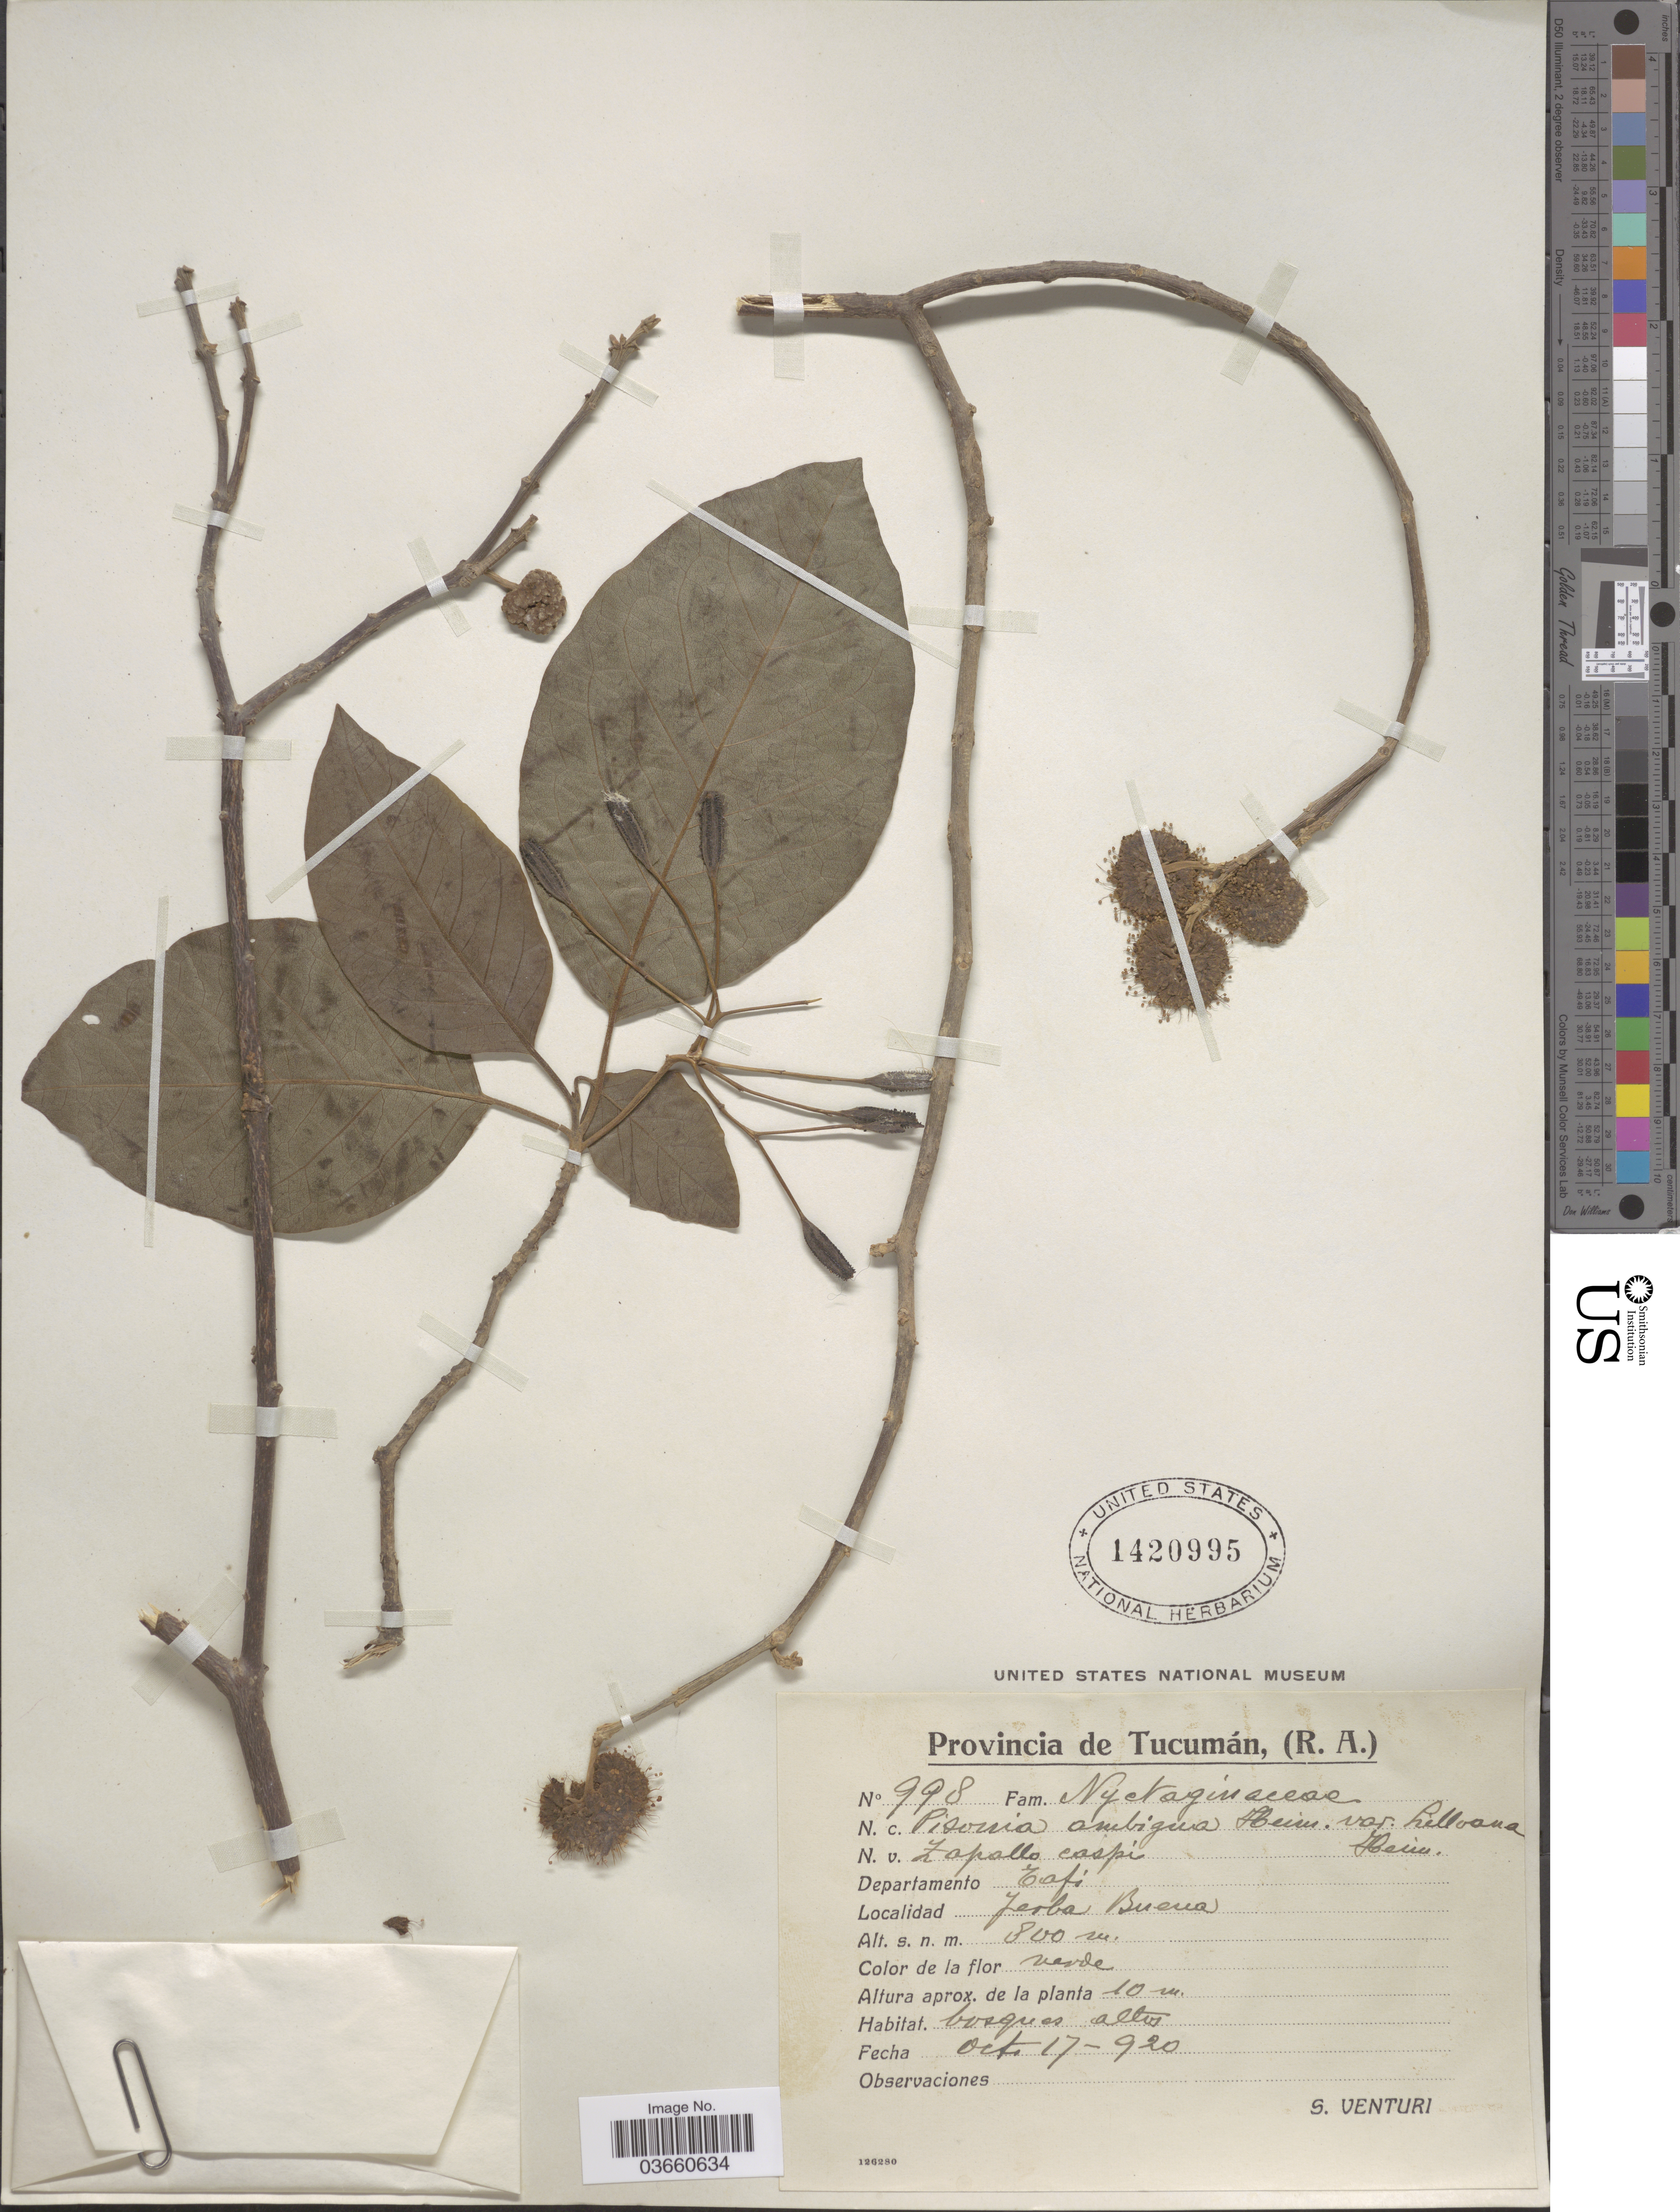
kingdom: Plantae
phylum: Tracheophyta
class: Magnoliopsida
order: Caryophyllales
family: Nyctaginaceae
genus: Pisonia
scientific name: Pisonia ambigua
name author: Heimerl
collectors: S. Venturi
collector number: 998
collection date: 1920-10-17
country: Argentina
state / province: Tucuman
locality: Departamento Tafi. Yerba Buena.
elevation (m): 800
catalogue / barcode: US 1420995